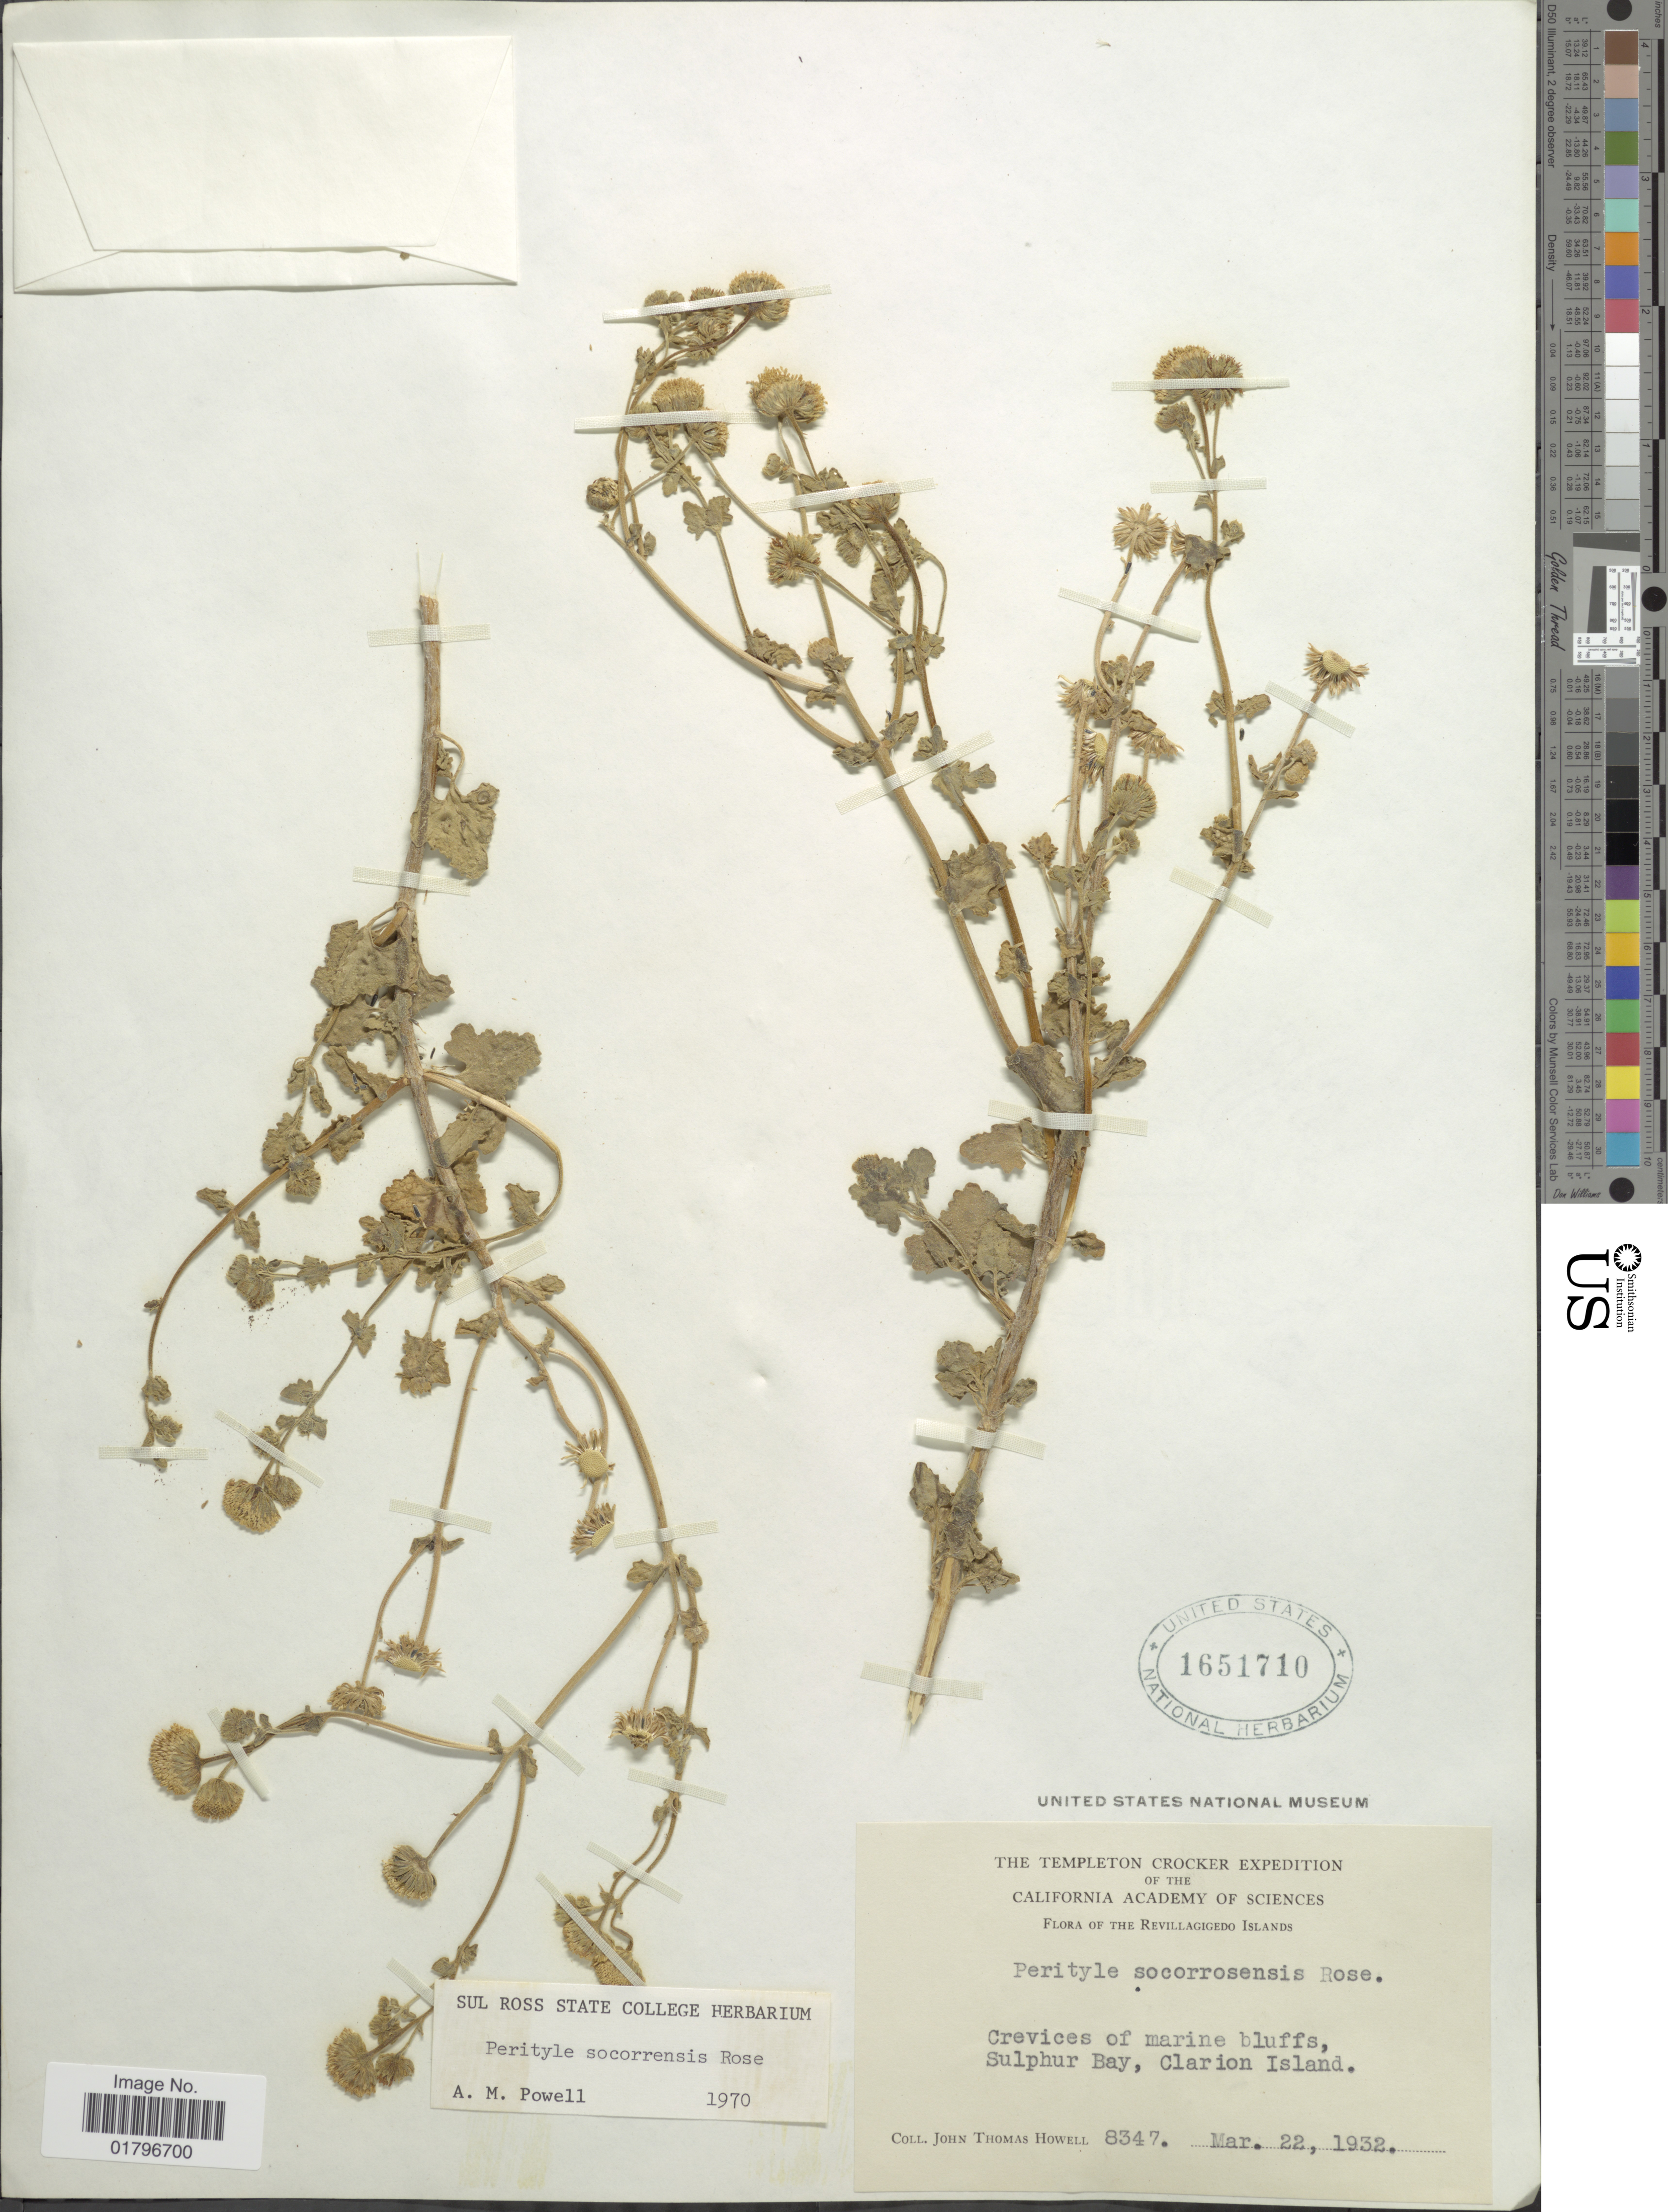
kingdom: Plantae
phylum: Tracheophyta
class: Magnoliopsida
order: Asterales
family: Asteraceae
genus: Perityle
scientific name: Perityle socorrosensis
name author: Rose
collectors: J. T. Howell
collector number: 8347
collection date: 1932-03-22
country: Mexico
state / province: Colima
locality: Revillagigedo Islands. Crevices of marine bluffs, Sulphur Bay, Clarion Island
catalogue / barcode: US 1651710